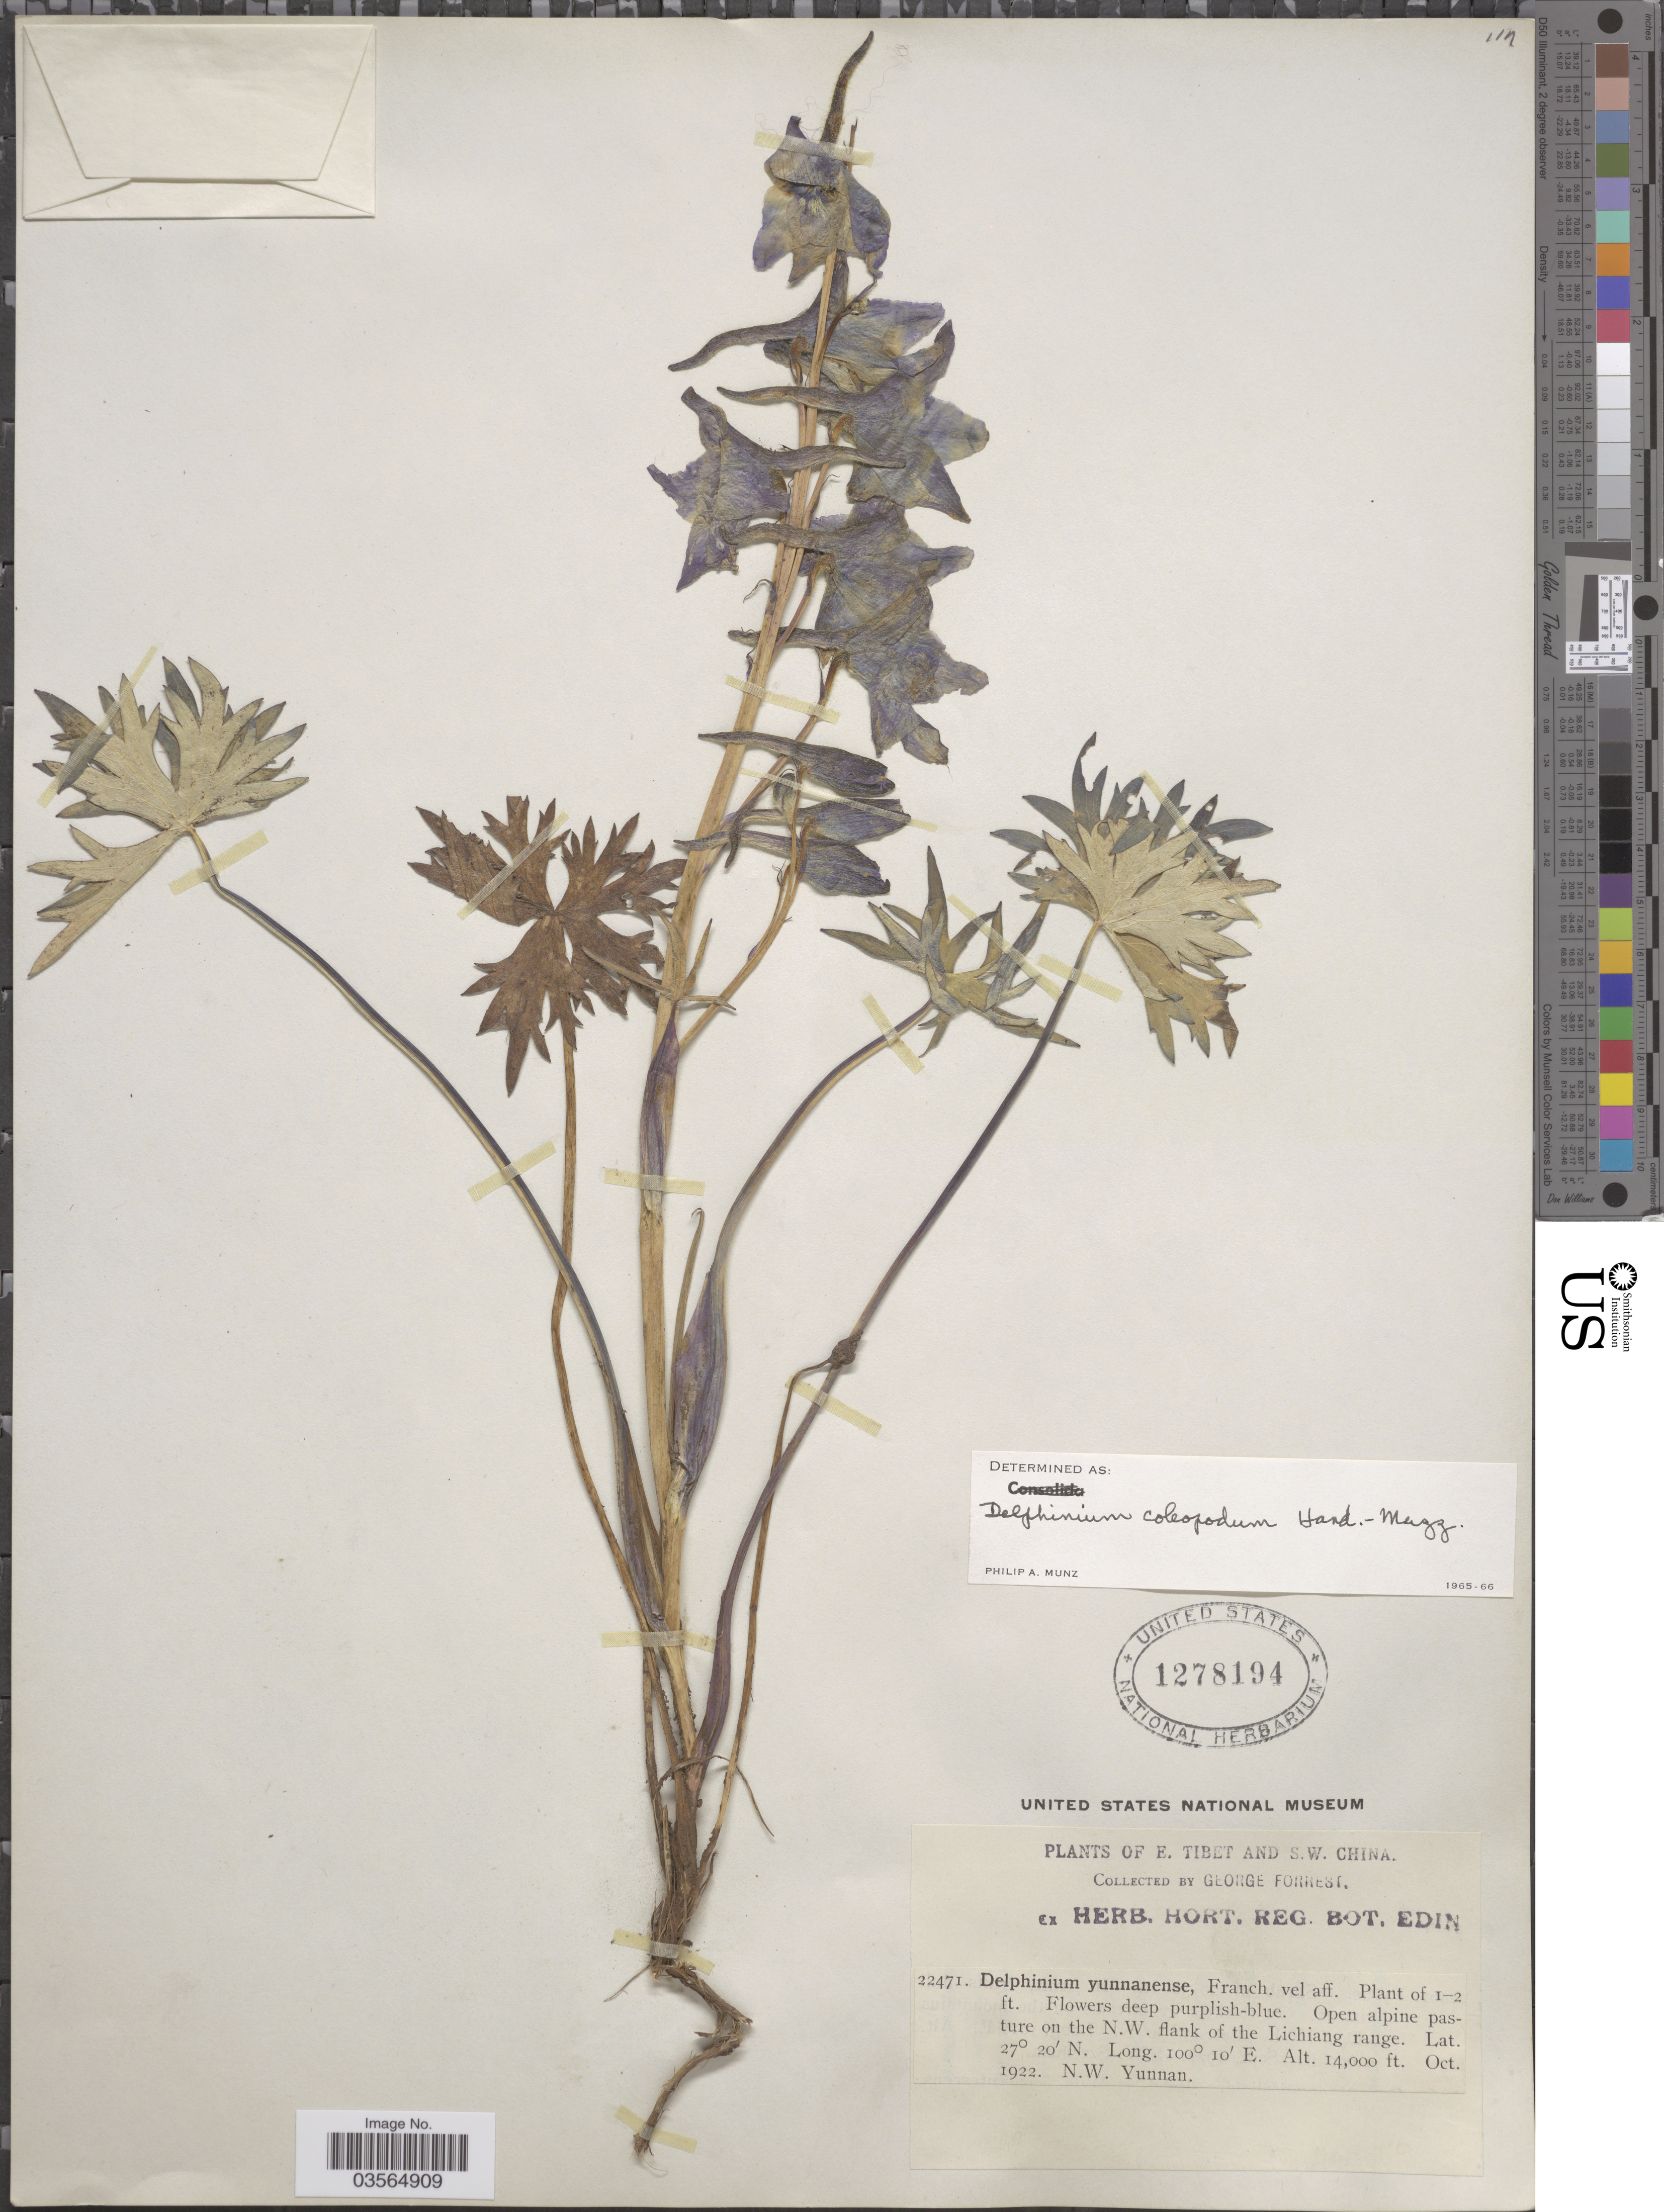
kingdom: Plantae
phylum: Tracheophyta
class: Magnoliopsida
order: Ranunculales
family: Ranunculaceae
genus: Delphinium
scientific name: Delphinium coleopodum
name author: Hand.-Mazz.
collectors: G. Forrest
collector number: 22471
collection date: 1922-10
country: China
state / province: Yunnan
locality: S. W. China. N. W. flank of the Lichiang range. N. W. Yunnan.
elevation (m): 4267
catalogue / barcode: US 1278194